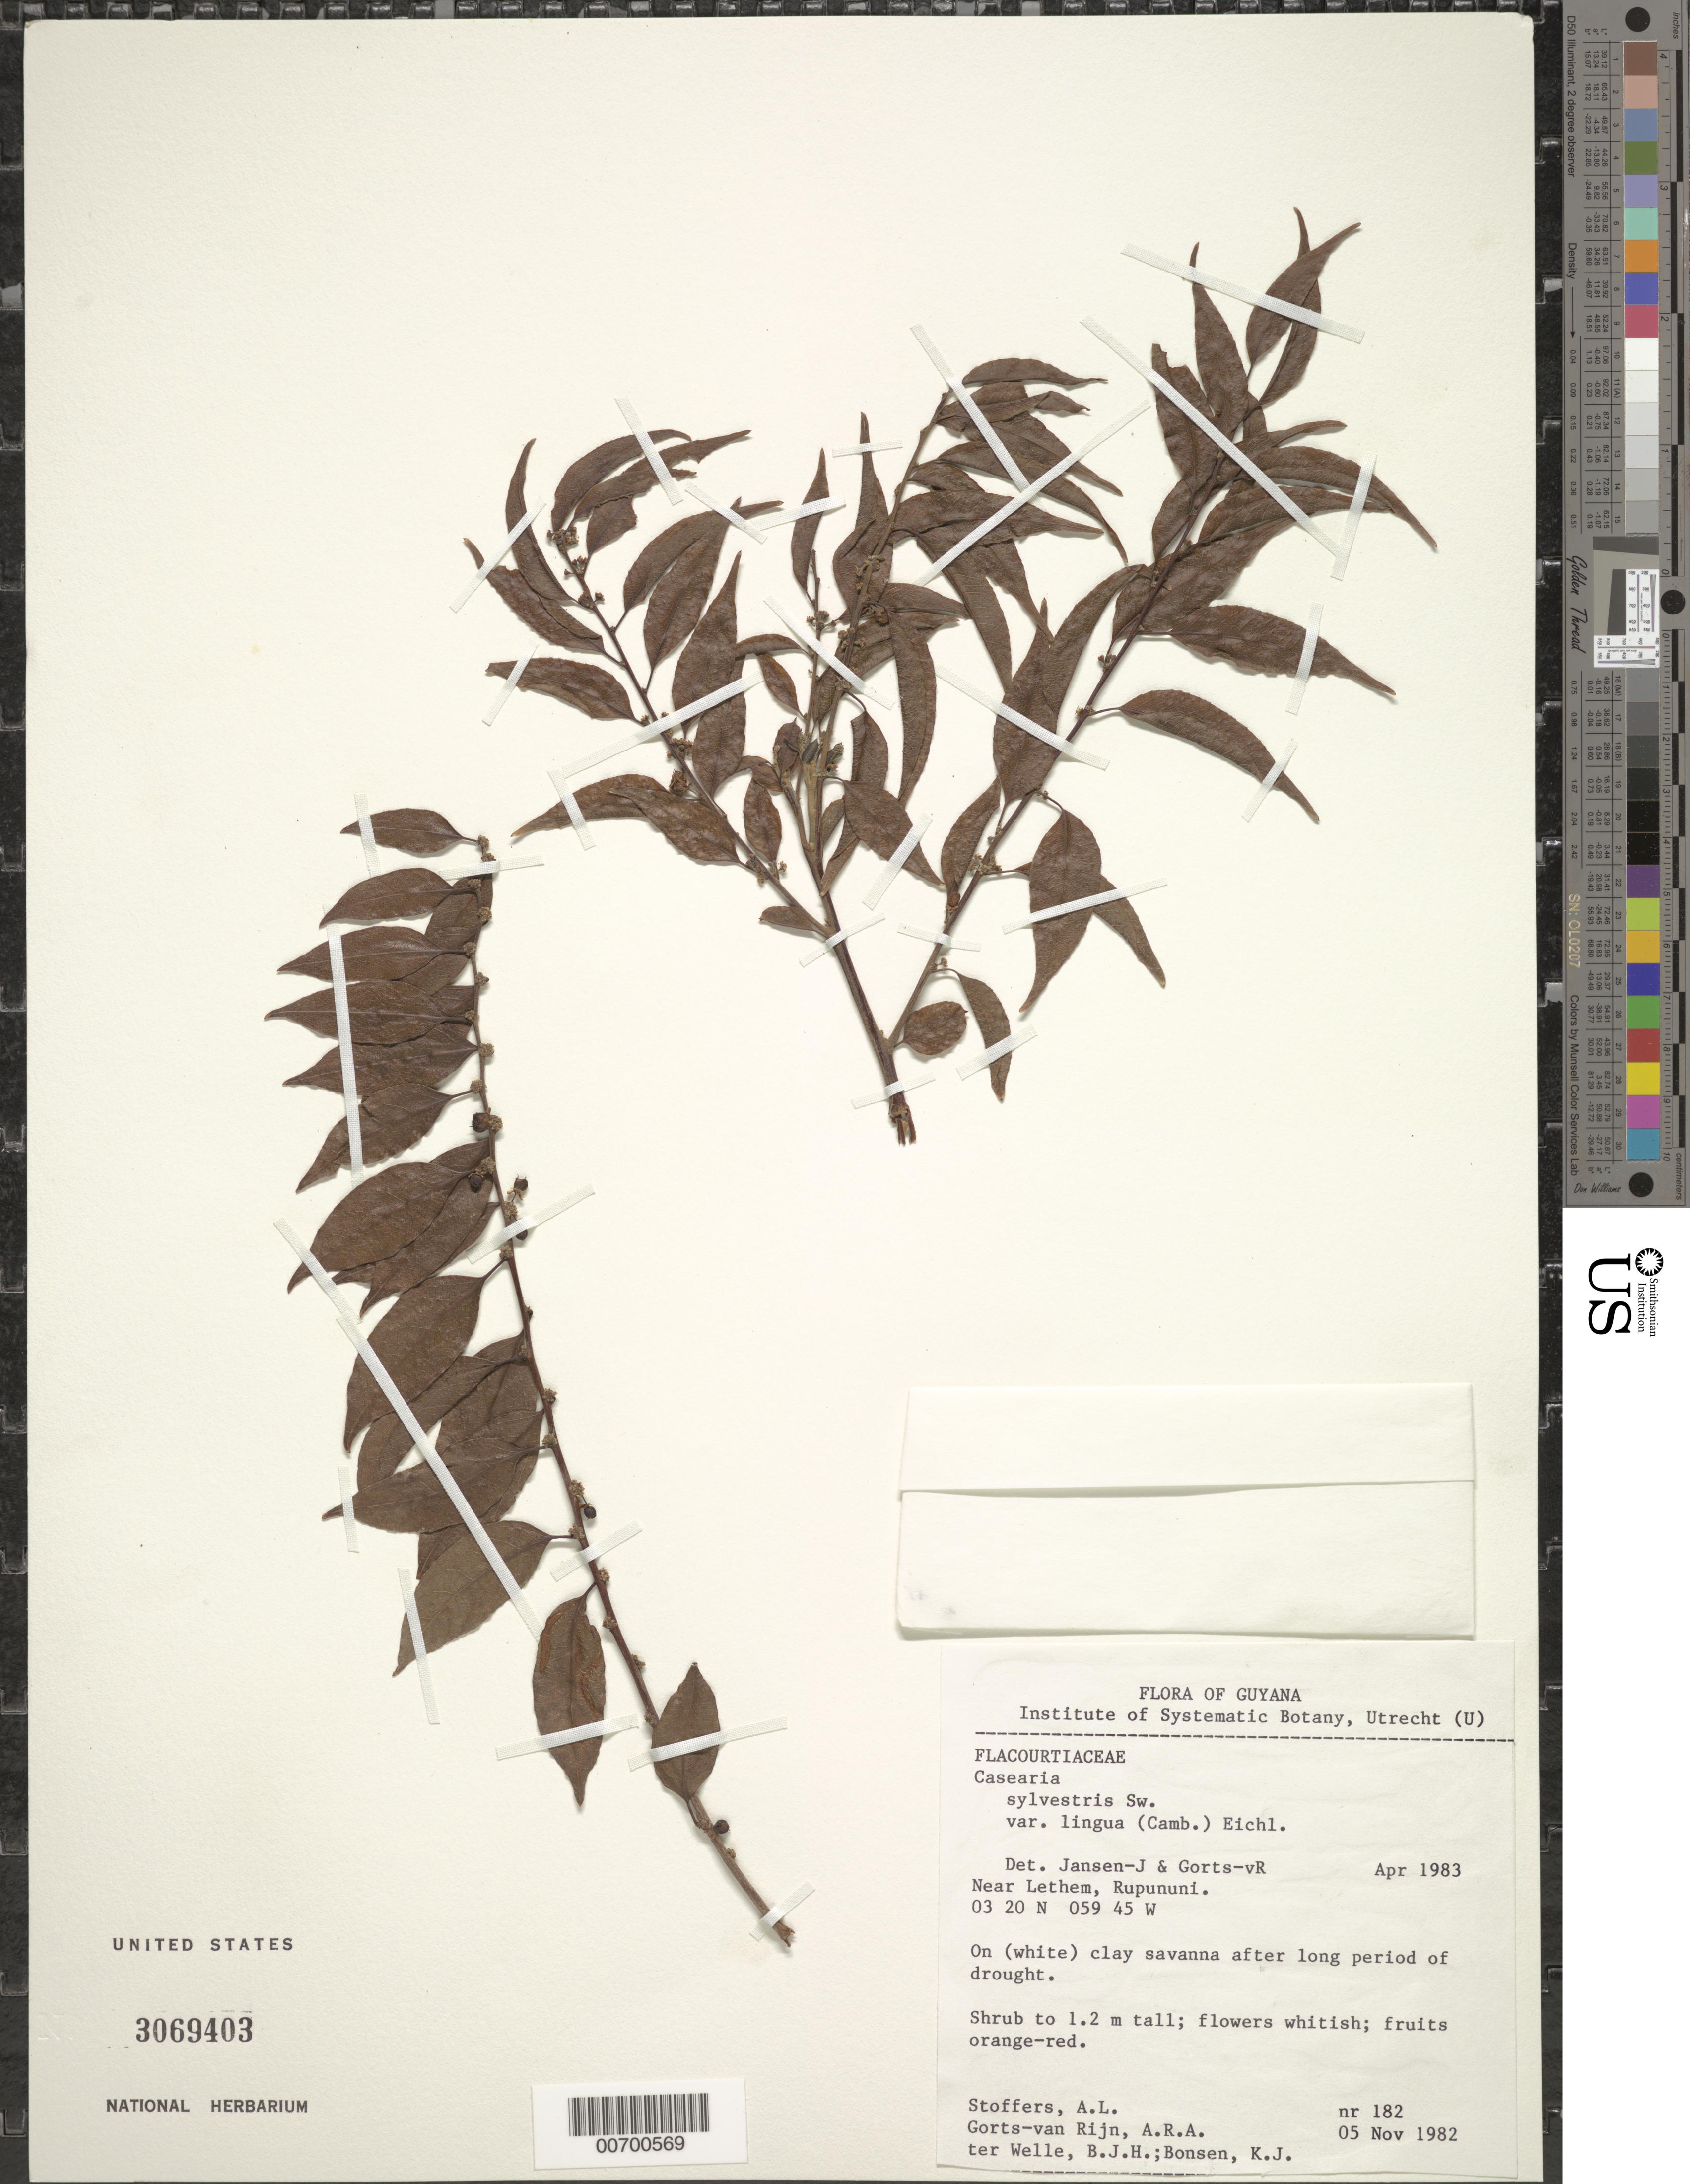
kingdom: Plantae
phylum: Tracheophyta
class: Magnoliopsida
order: Malpighiales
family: Salicaceae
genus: Casearia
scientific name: Casearia sylvestris var. lingua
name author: (Cambess.) Eichler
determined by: Jansen-Jacobs, M. J.; Görts-van Rijn, A. R.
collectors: A. Stoffers, A. .R. A. Görts-van Rijn, B. Welle & K. Bonsen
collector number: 182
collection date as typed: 5-Nov-82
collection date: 1982-11-05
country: Guyana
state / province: U. Takutu-U. Essequibo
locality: Lethem, near; Rupununi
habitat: White clay savanna after long periods of drought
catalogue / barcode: US 3069403